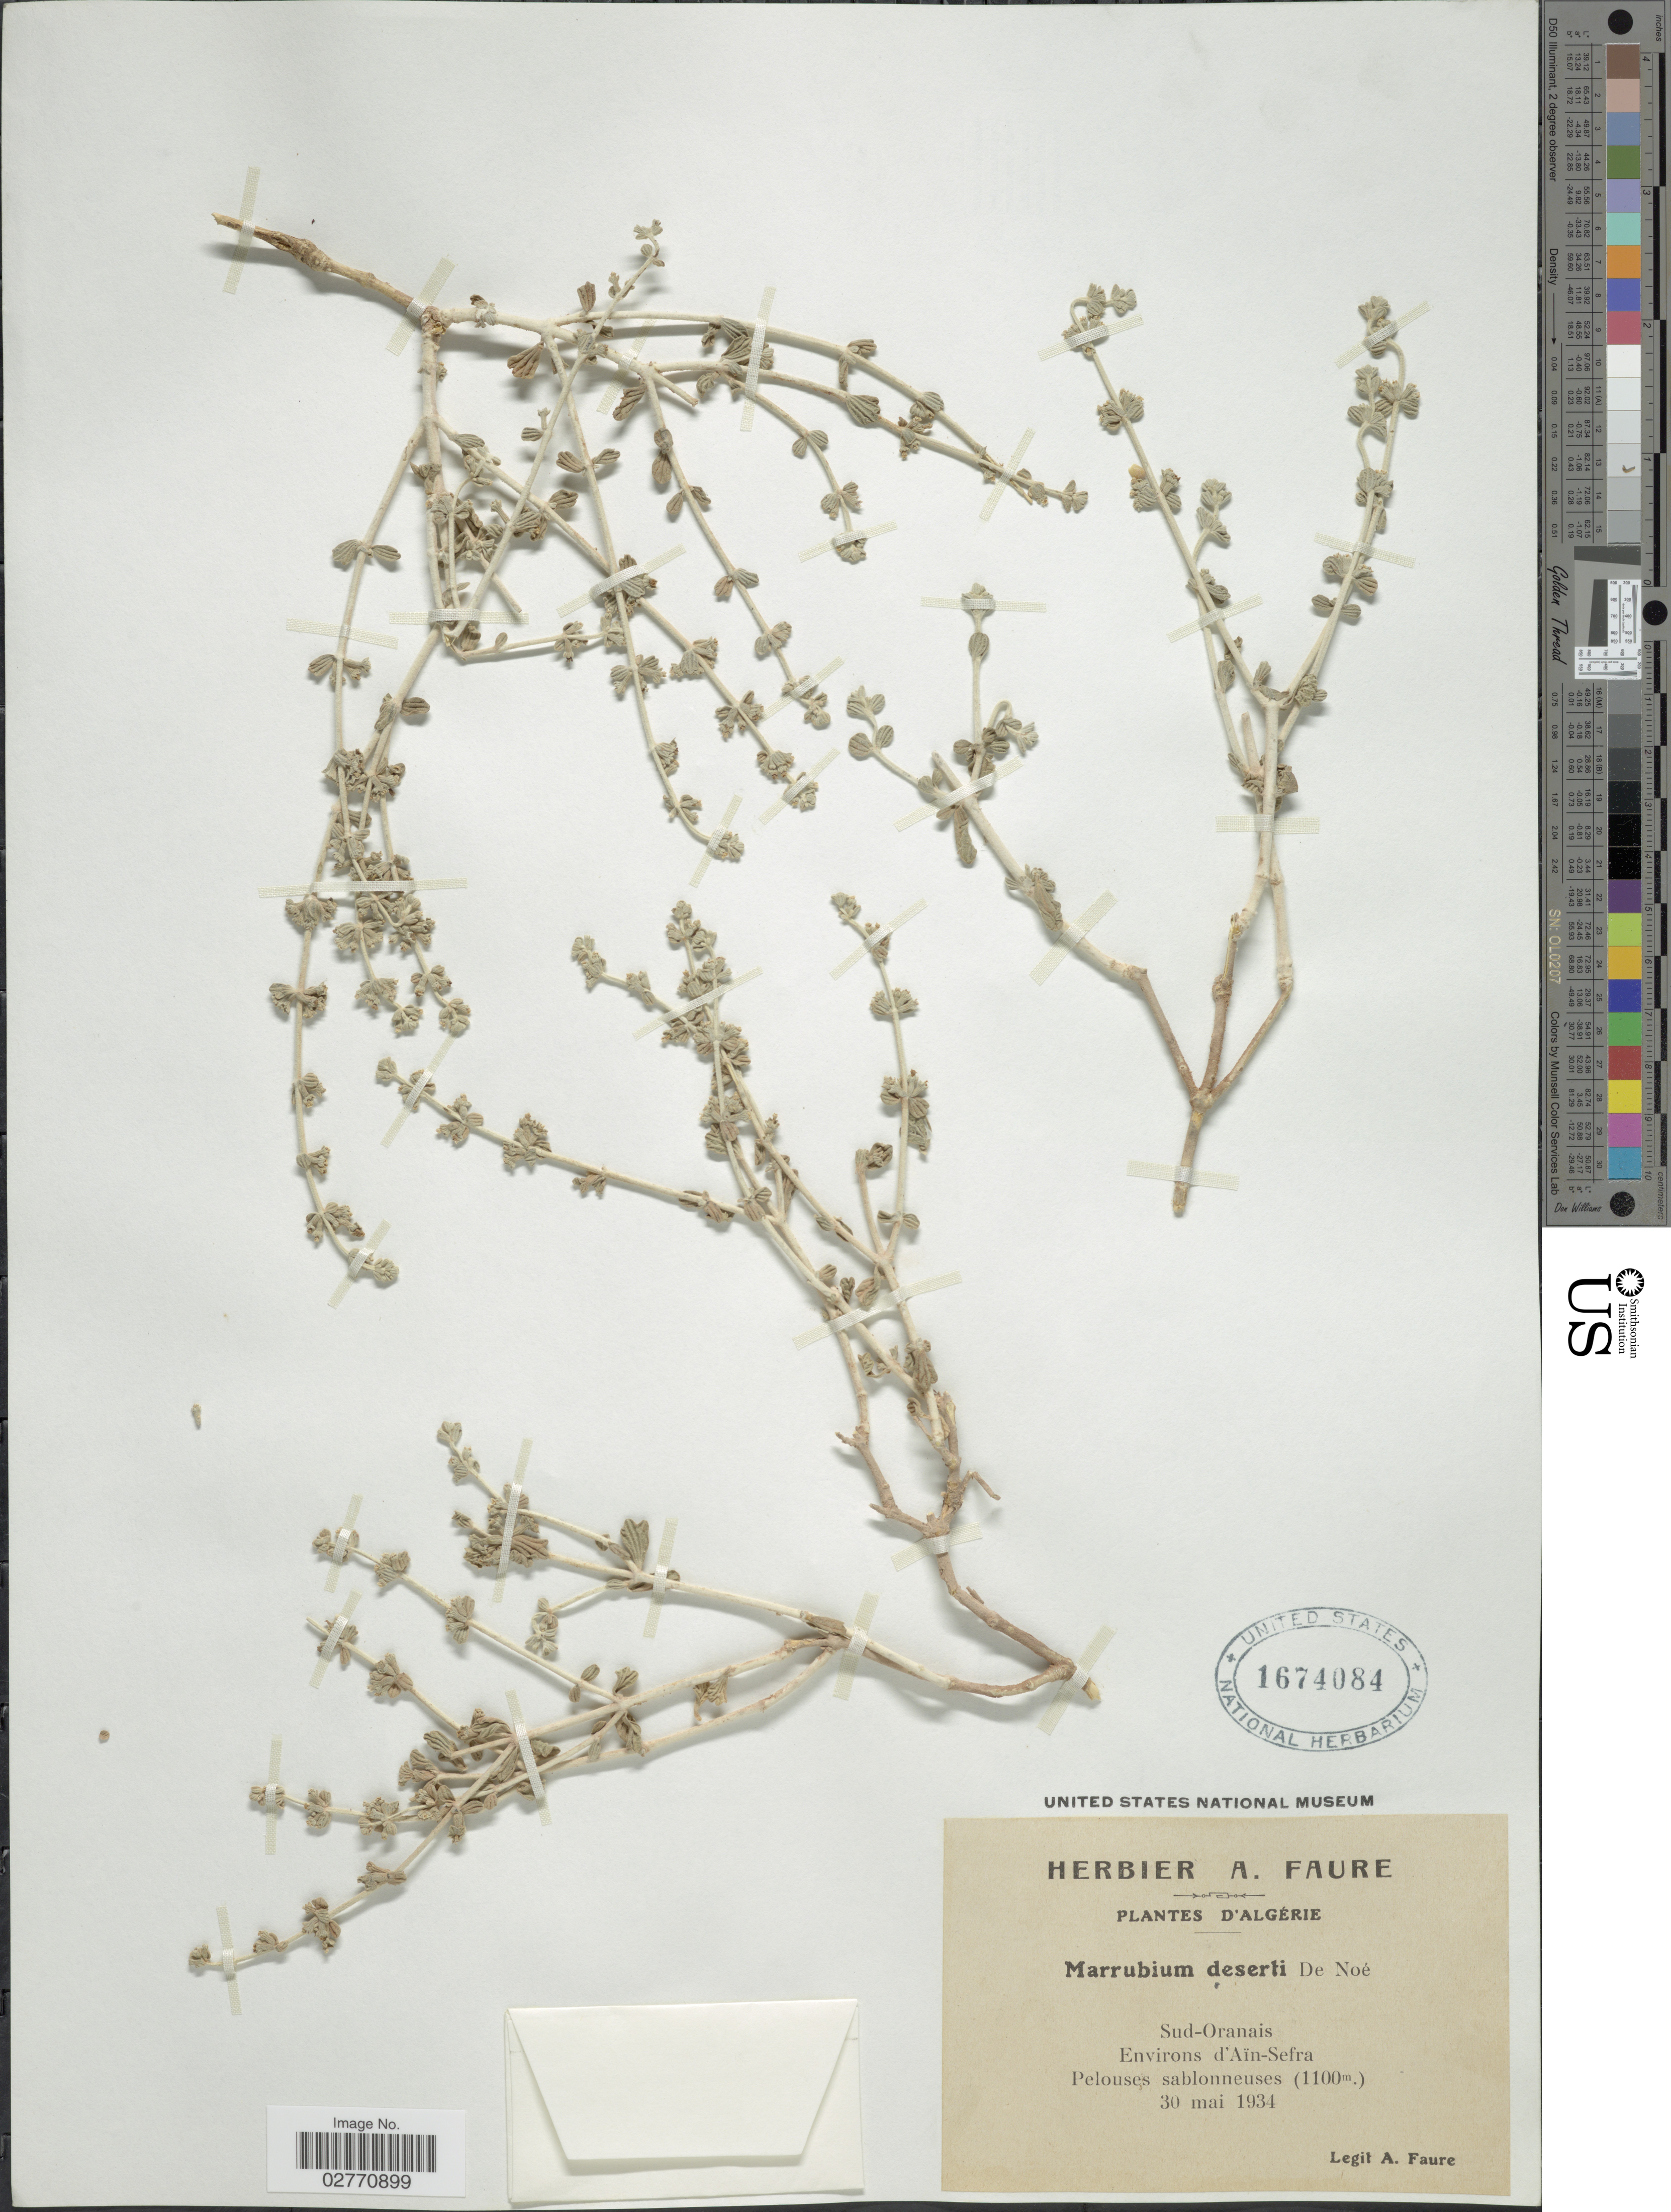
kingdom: Plantae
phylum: Tracheophyta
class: Magnoliopsida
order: Lamiales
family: Lamiaceae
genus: Marrubium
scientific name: Marrubium deserti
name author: (Noë) Coss.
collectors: A. Faure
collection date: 1934-05-30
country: Algeria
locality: D'Algérie. Sud-Oranais. Environs d'Aïn-Sefra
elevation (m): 1100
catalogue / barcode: US 1674084